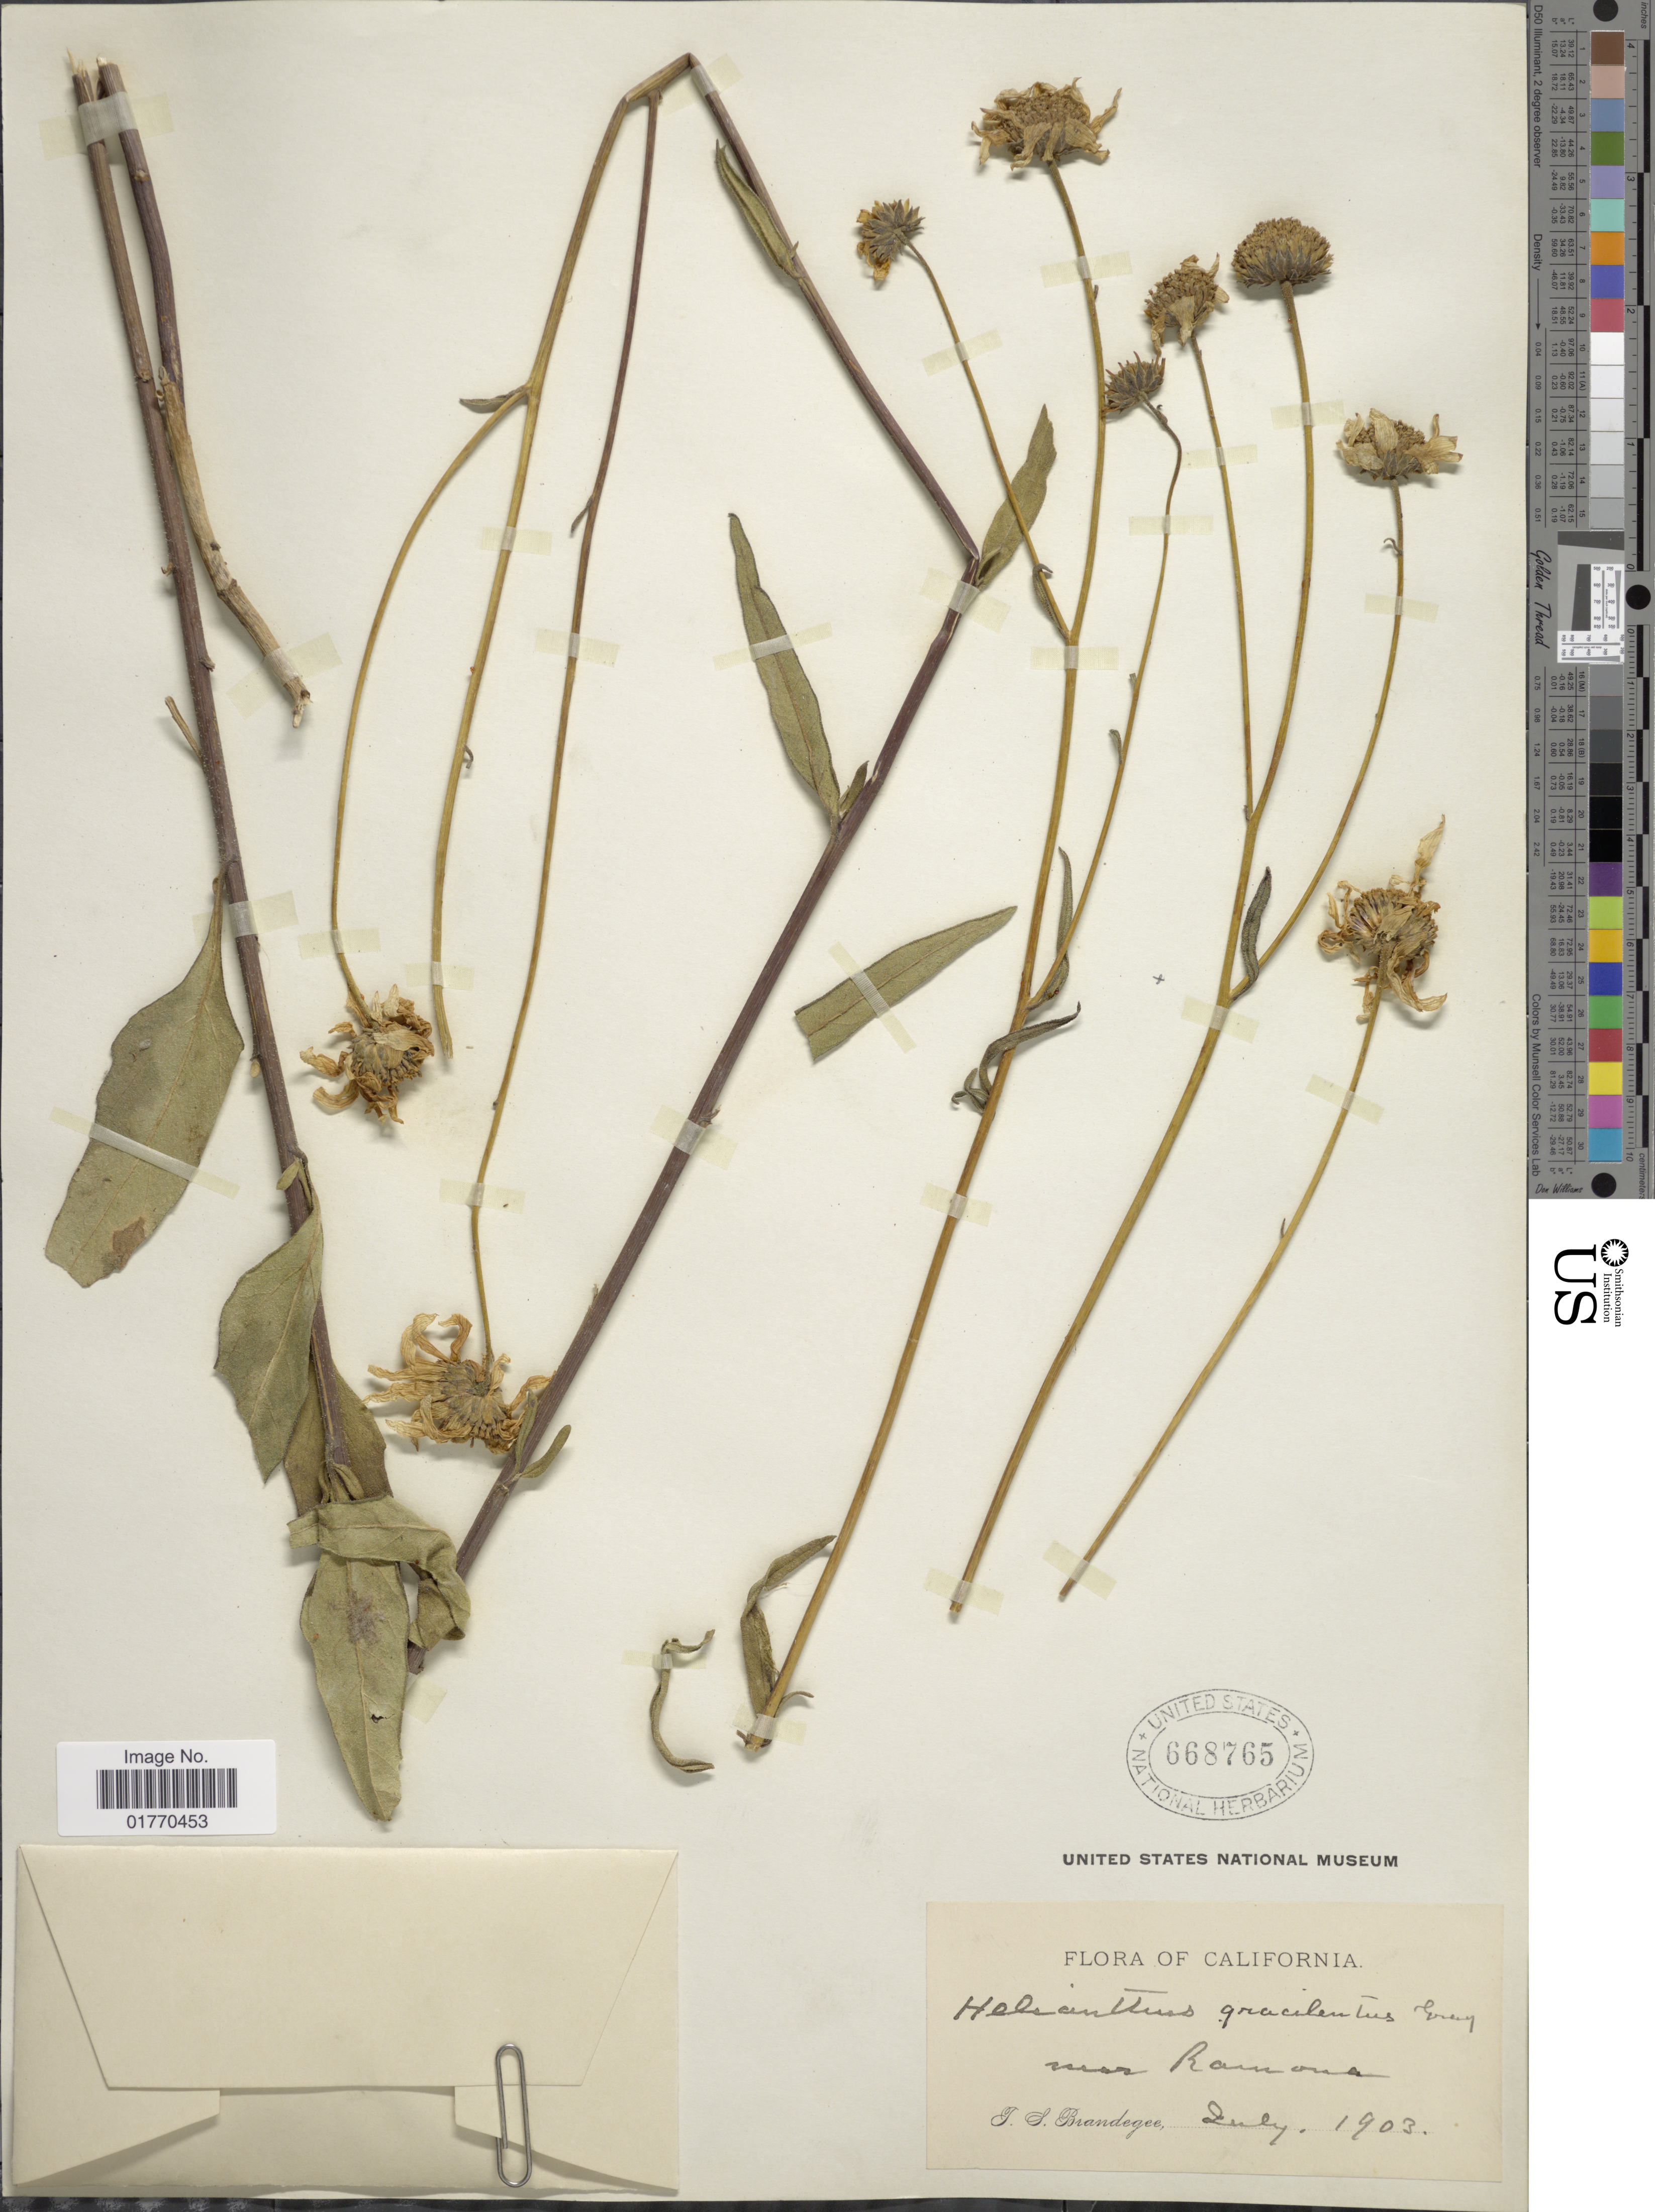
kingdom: Plantae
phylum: Tracheophyta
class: Magnoliopsida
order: Asterales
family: Asteraceae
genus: Helianthus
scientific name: Helianthus gracilentus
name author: A. Gray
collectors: J. S. Brandegee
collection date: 1903-07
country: United States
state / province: California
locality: Near Ramona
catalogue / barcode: US 668765